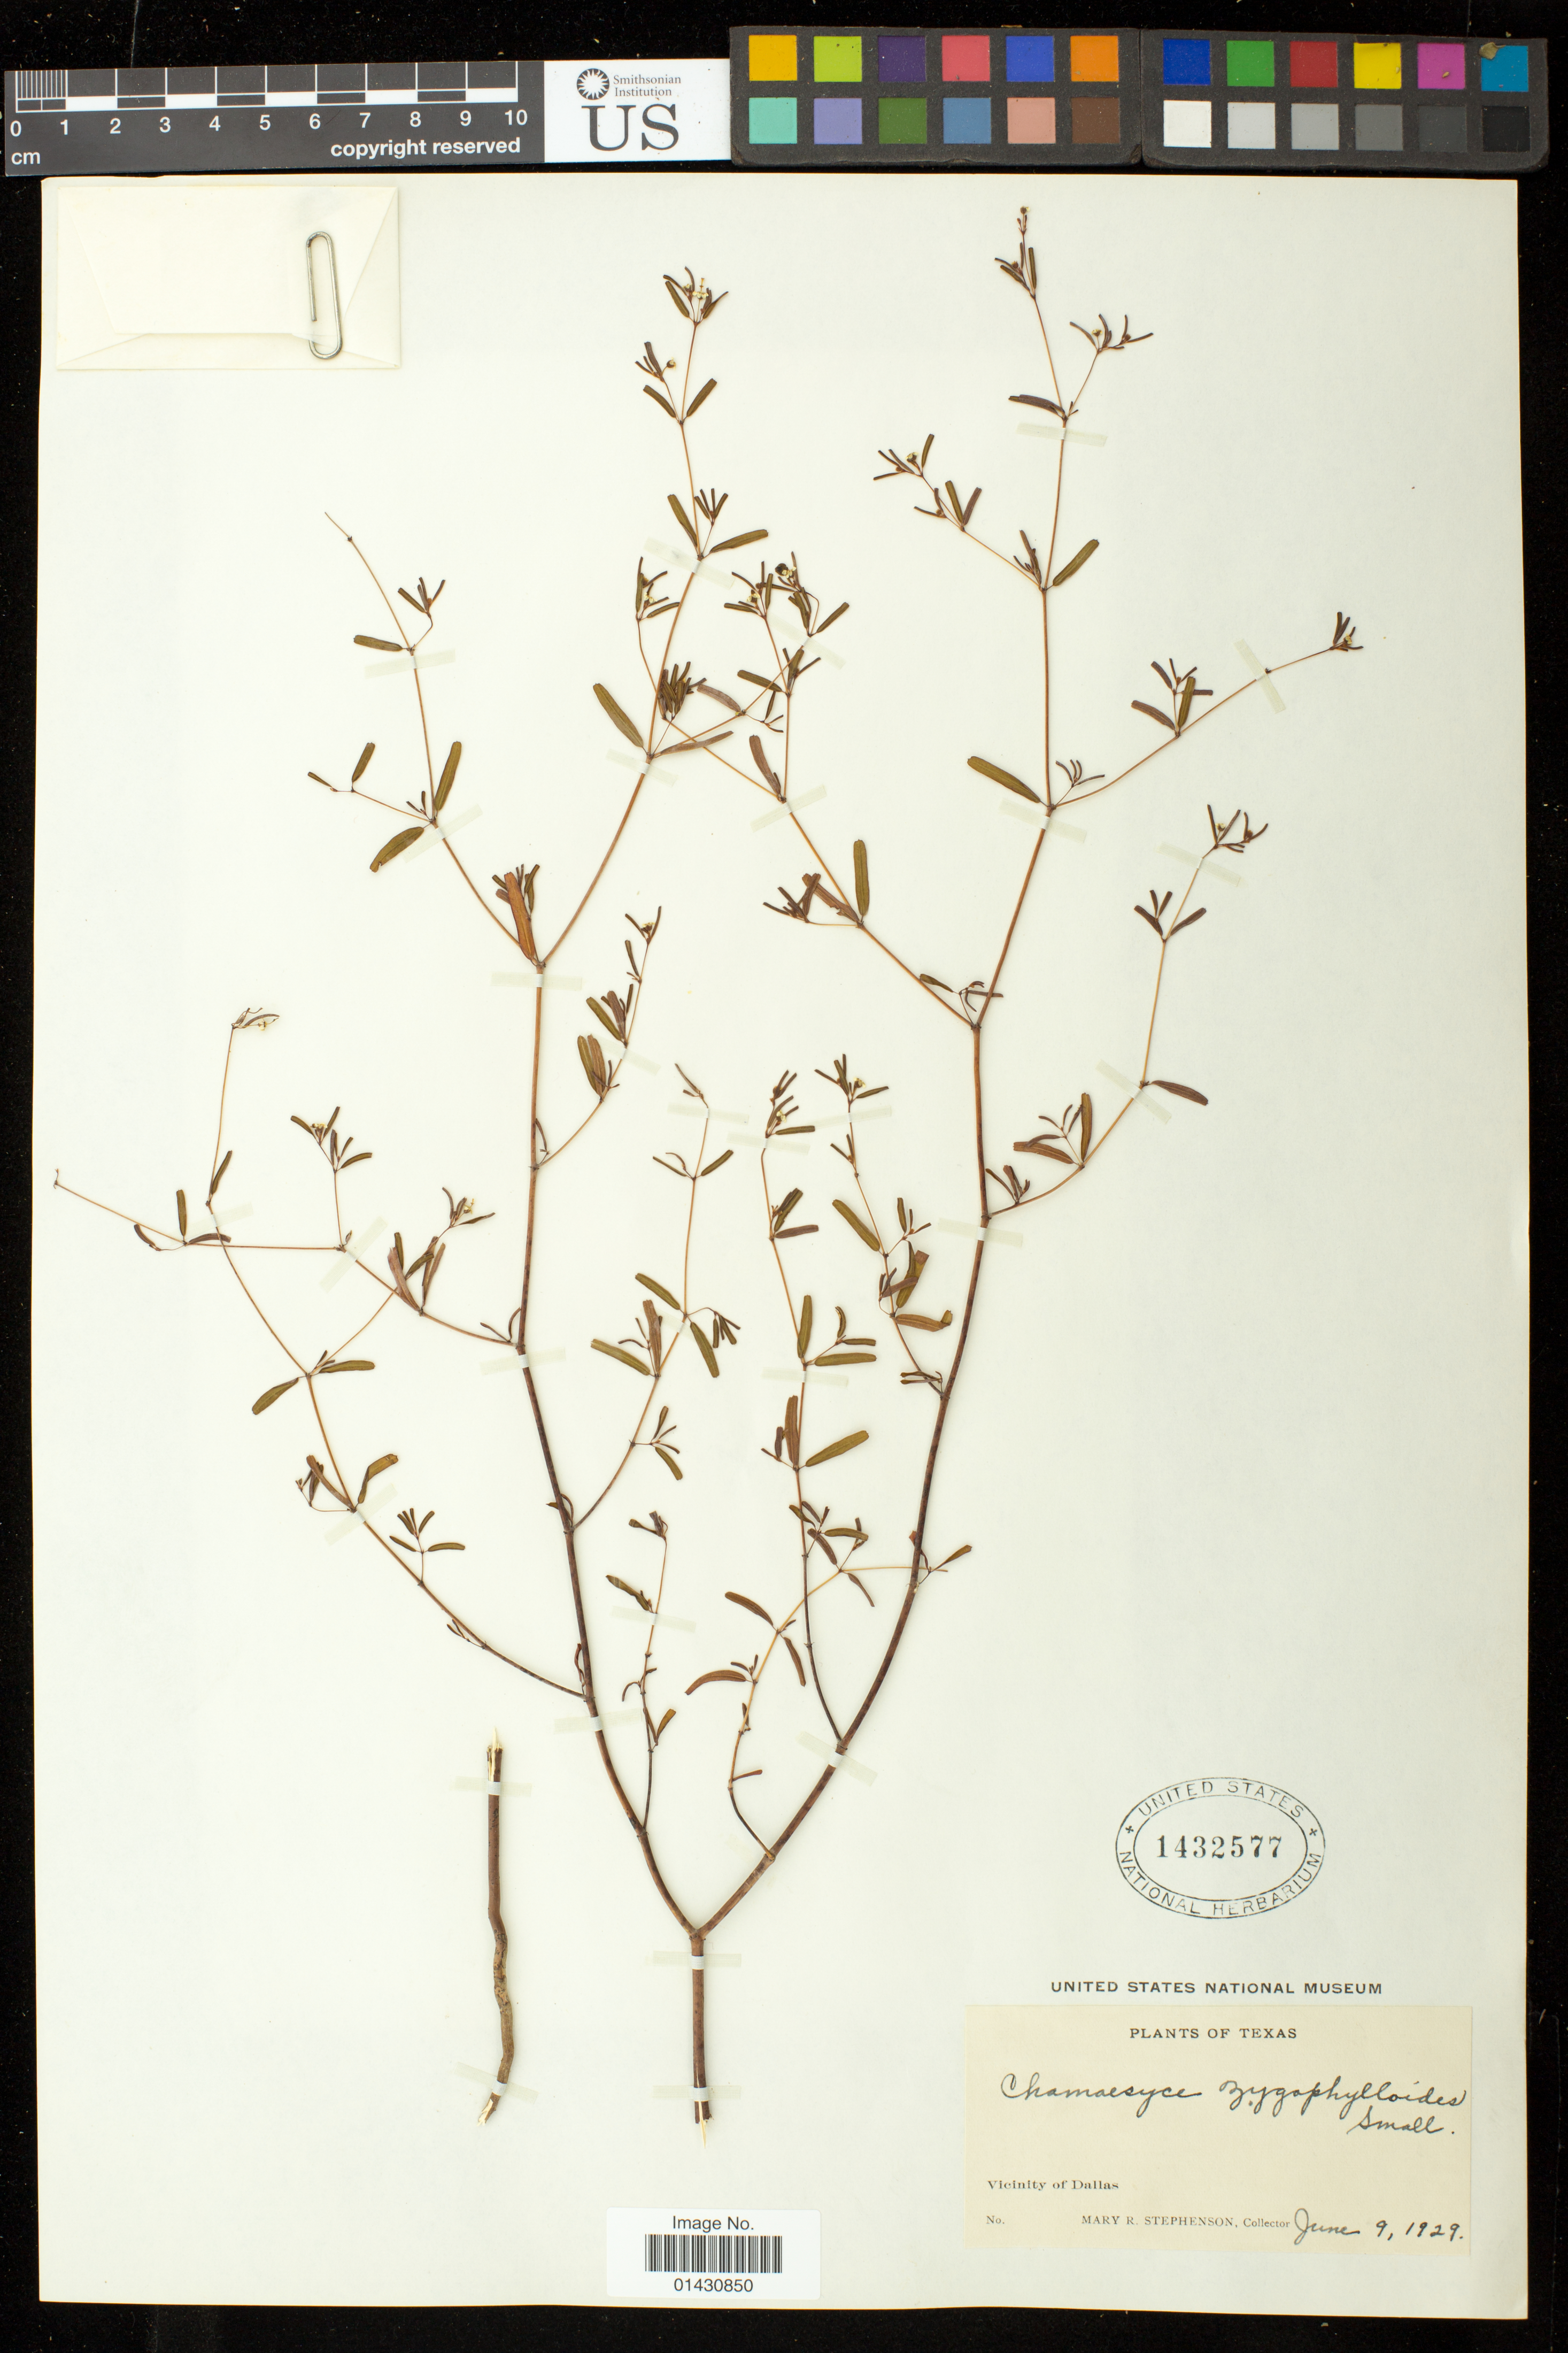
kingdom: Plantae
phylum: Tracheophyta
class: Magnoliopsida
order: Malpighiales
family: Euphorbiaceae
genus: Euphorbia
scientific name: Euphorbia missurica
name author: Raf.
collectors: M. R. Stephenson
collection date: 1929-06-09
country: United States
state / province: Texas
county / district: Dallas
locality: Vicinity of Dallas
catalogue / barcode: US 1432577